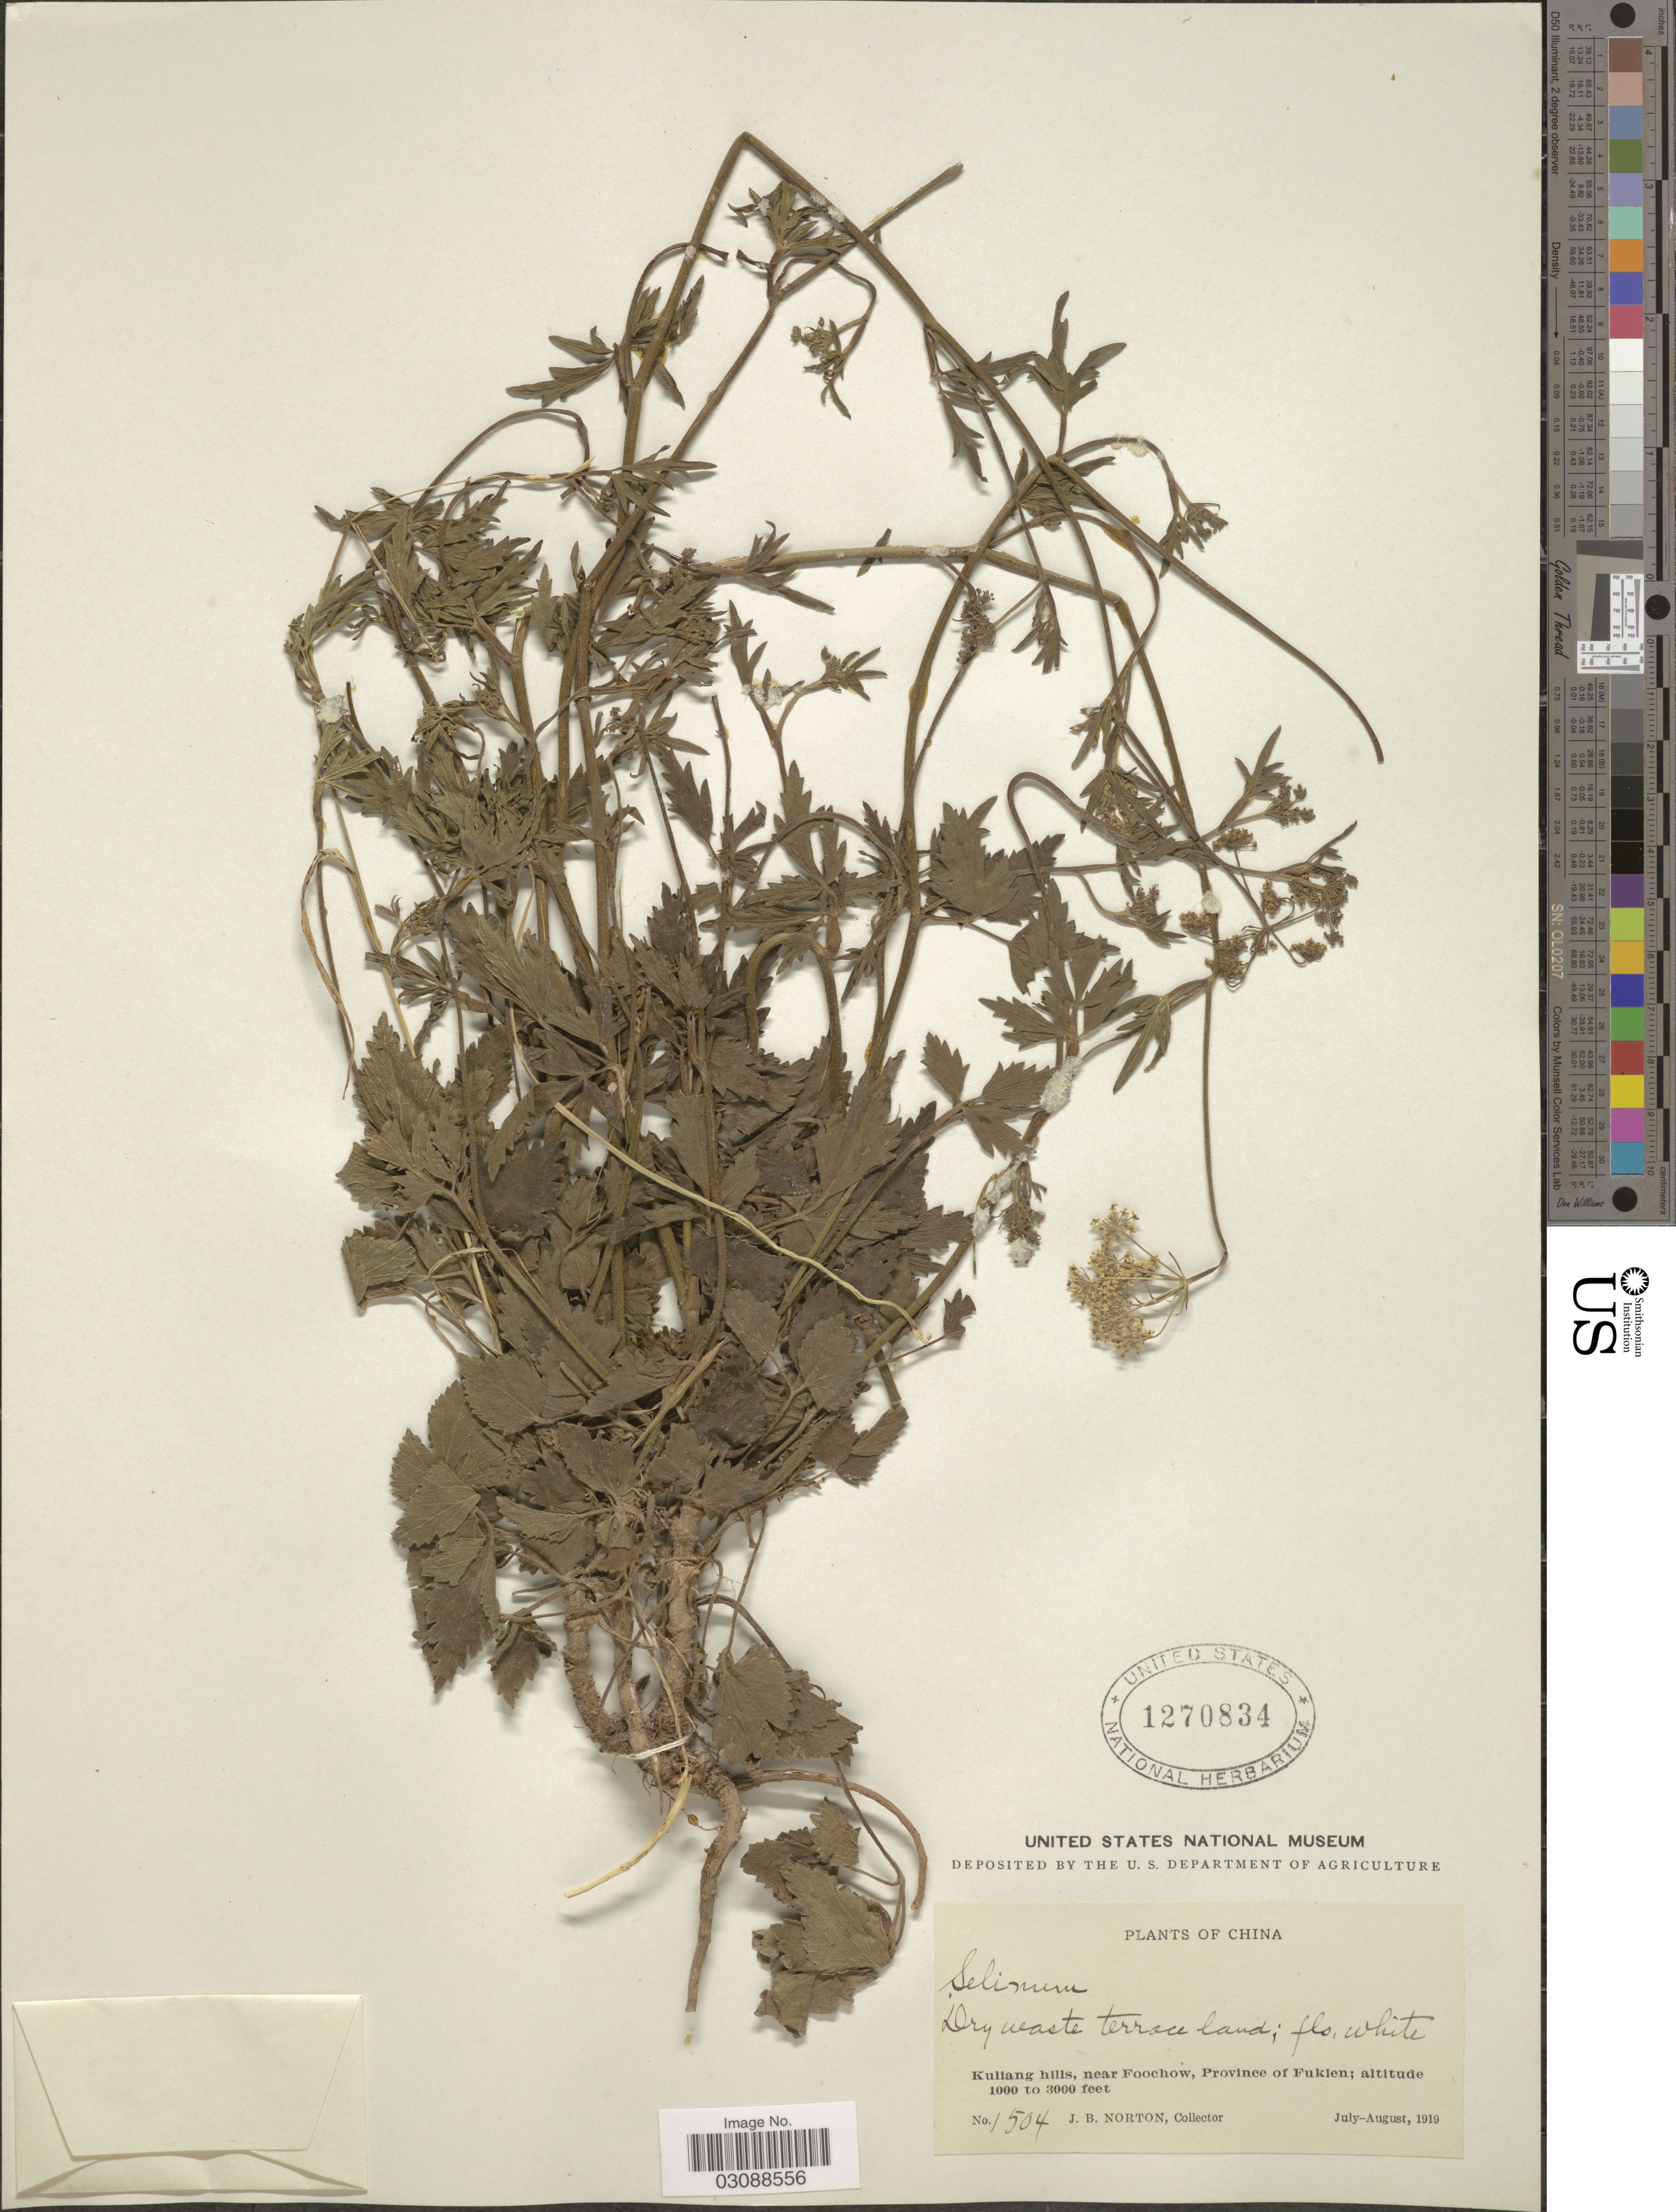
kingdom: Plantae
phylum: Tracheophyta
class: Magnoliopsida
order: Apiales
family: Apiaceae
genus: Selinum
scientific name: Selinum sp.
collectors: J. B. Norton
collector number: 1504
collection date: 1919-07/1919-08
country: China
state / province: Fujian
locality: Kuliang hills, near Foochow, Province of Fukien.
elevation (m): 305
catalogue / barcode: US 1270834